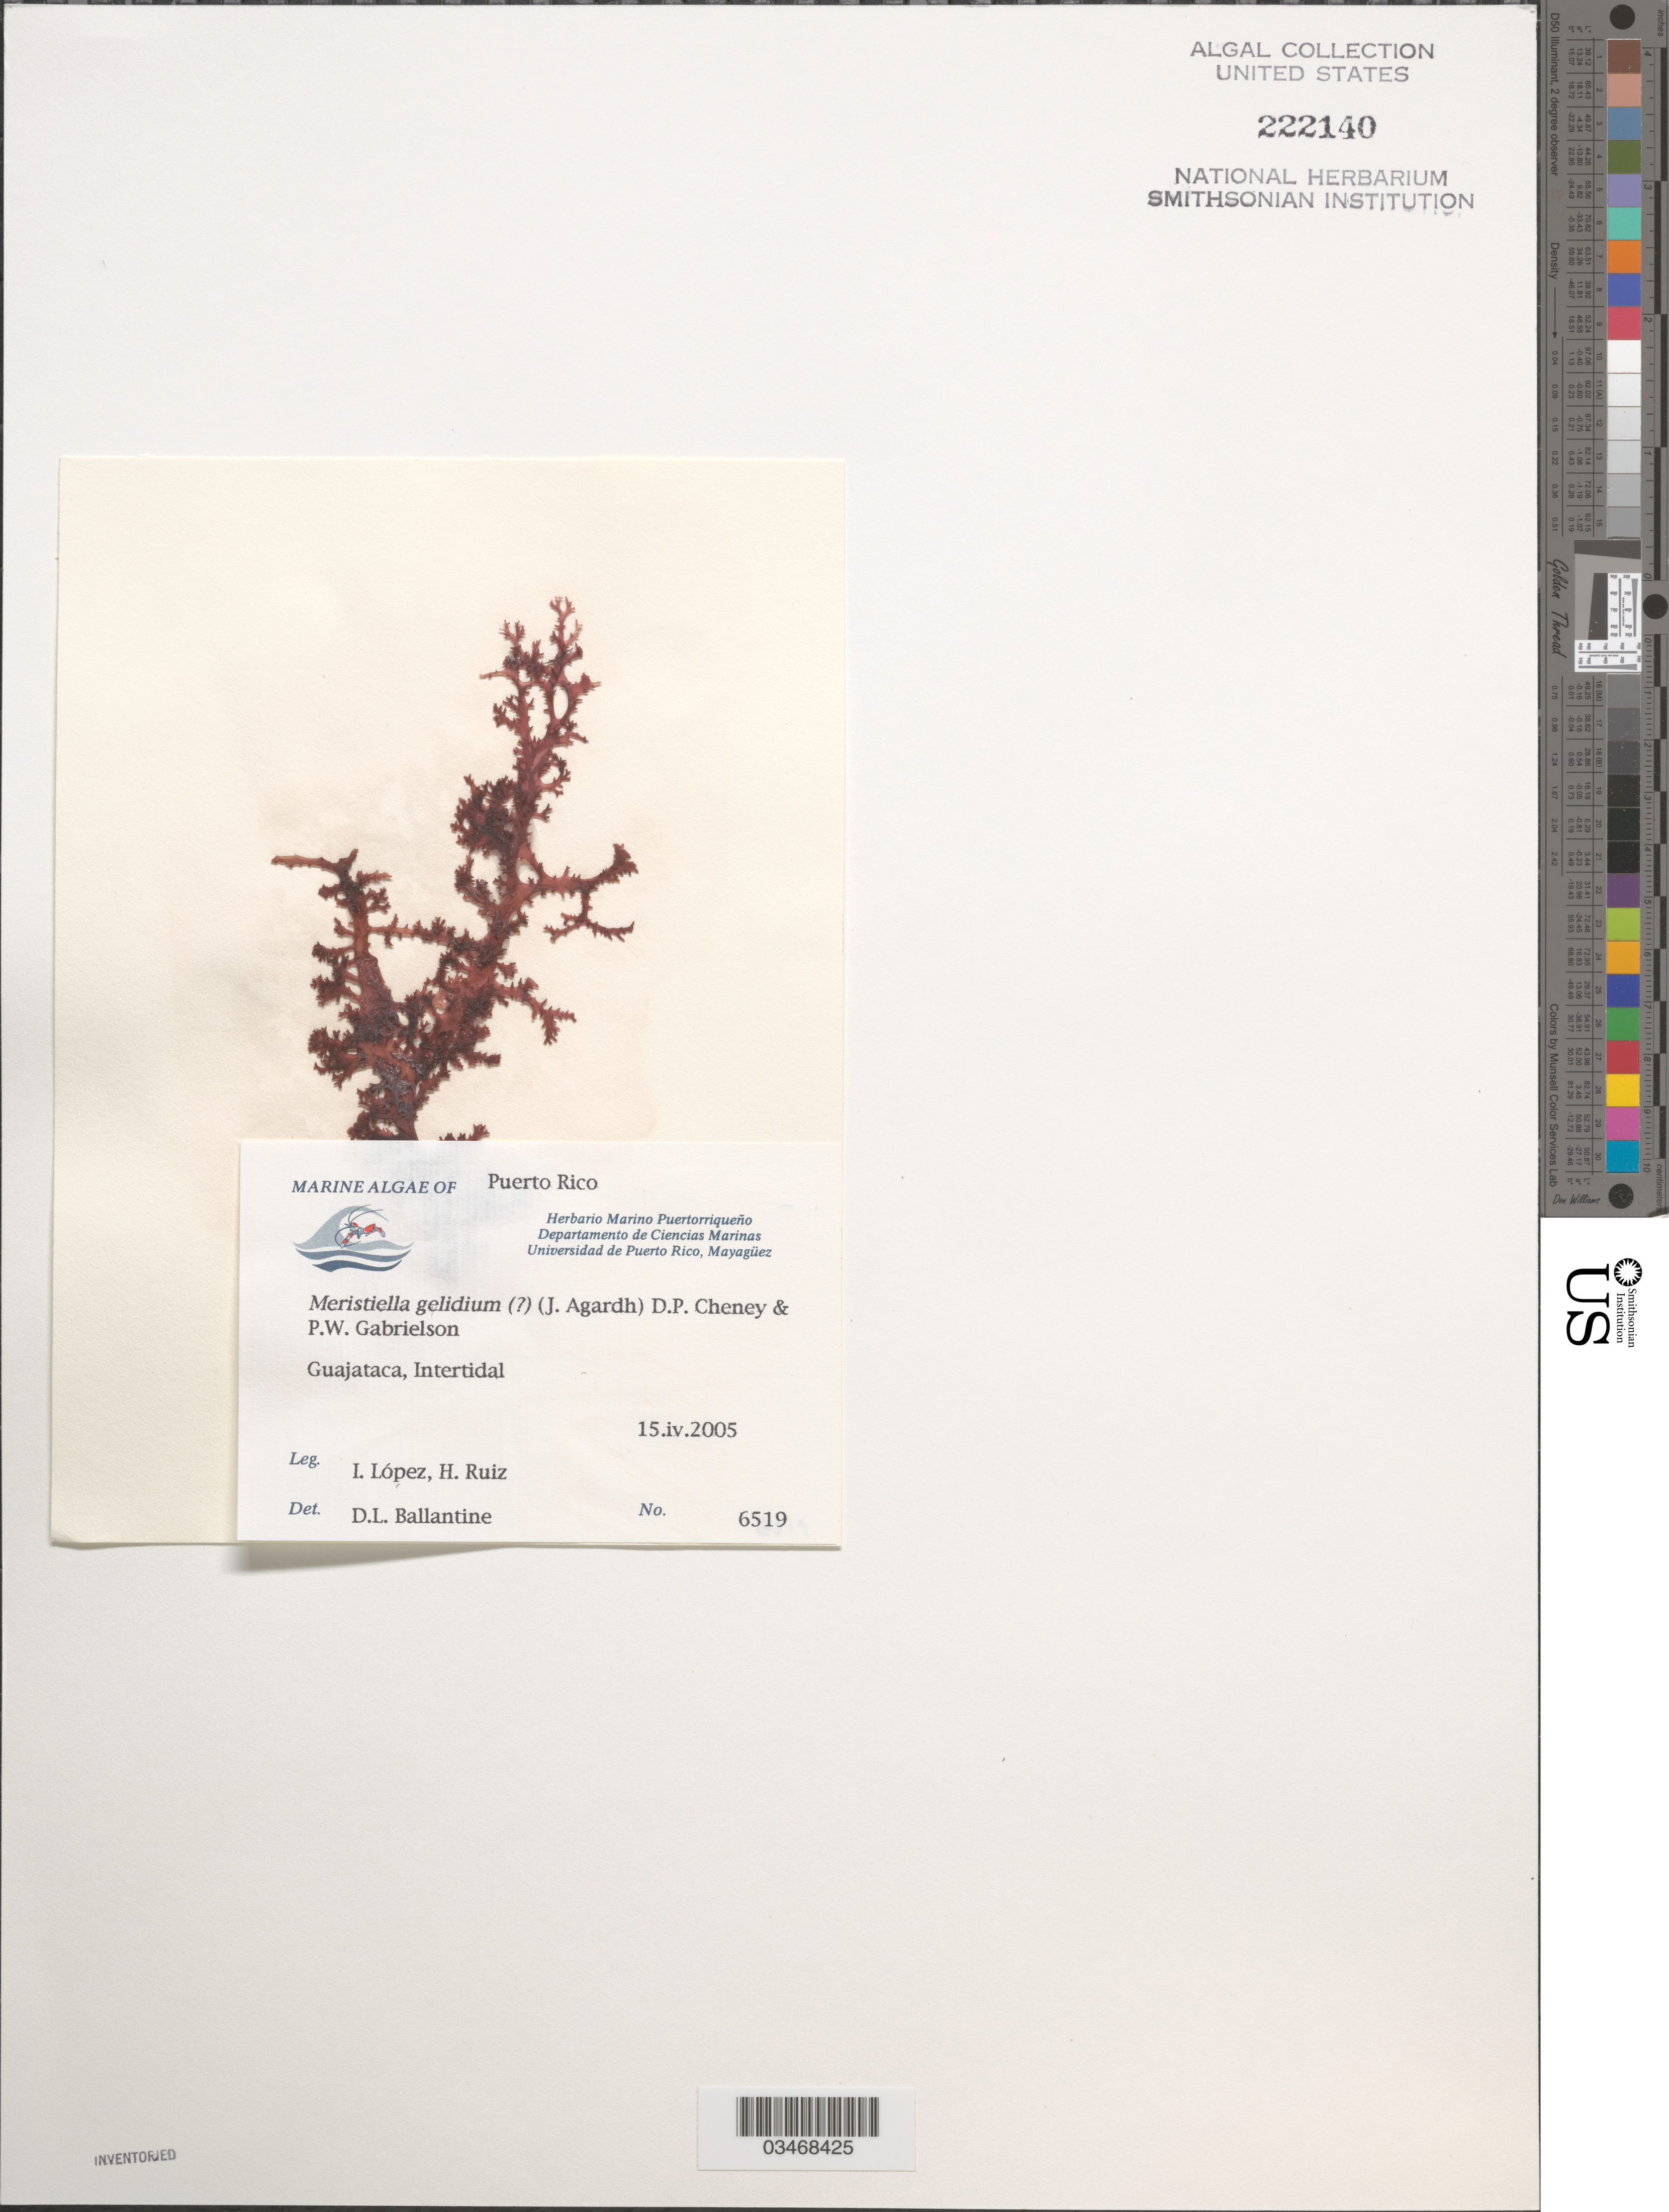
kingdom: Plantae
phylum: Rhodophyta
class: Florideophyceae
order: Gigartinales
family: Areschougiaceae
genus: Meristiella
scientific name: Meristiella gelidium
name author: (J. Agardh) D.P. Cheney & P.W. Gabrielson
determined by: Ballantine, D. L.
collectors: I. Lopez & H. Ruiz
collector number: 6519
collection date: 2005-04-15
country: Puerto Rico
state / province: Guajataca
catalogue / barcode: US 222140